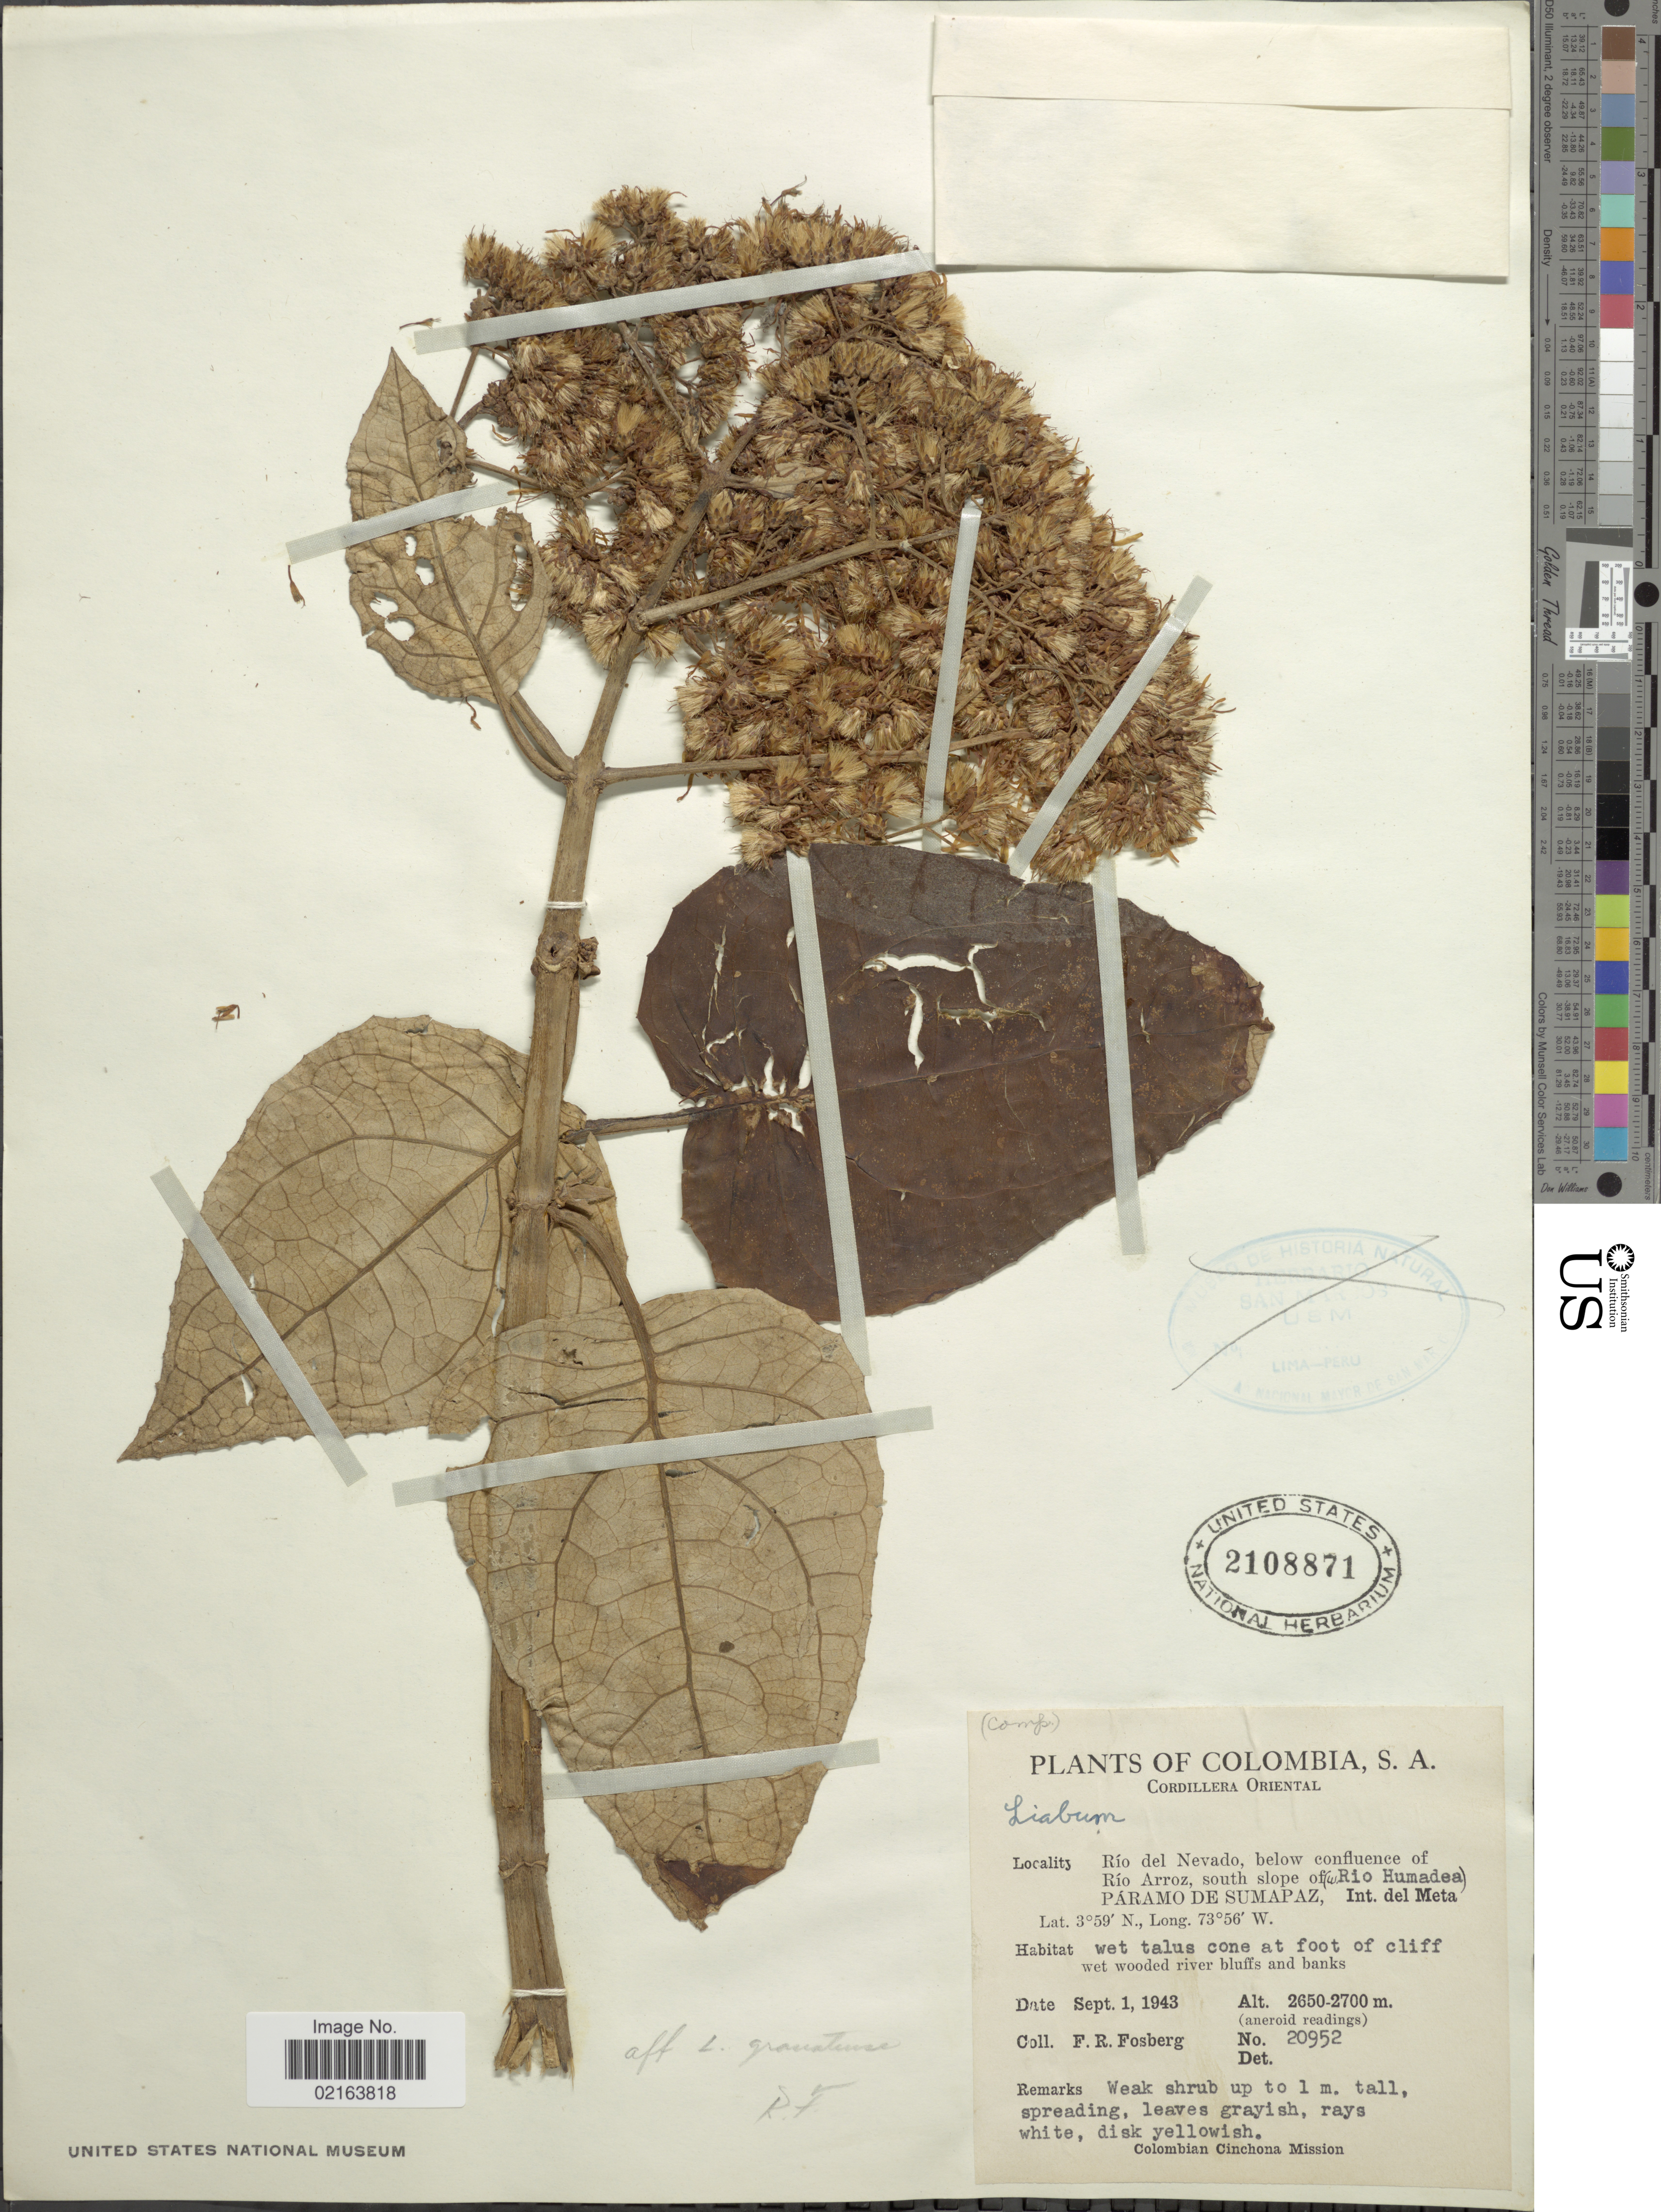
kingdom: Plantae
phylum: Tracheophyta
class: Magnoliopsida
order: Asterales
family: Asteraceae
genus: Munnozia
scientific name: Munnozia jussieui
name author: (Cass.) H. Rob. & Brettell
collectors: F. R. Fosberg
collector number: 20952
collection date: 1943-09-01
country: Colombia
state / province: Meta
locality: Cordillera Oriental, Rio del Nevado, below confluence of Rio Arroz, south slope of (Ri Humadea), Paramo De Sumapaz, Int. del Meta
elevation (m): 2650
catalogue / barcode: US 2108871